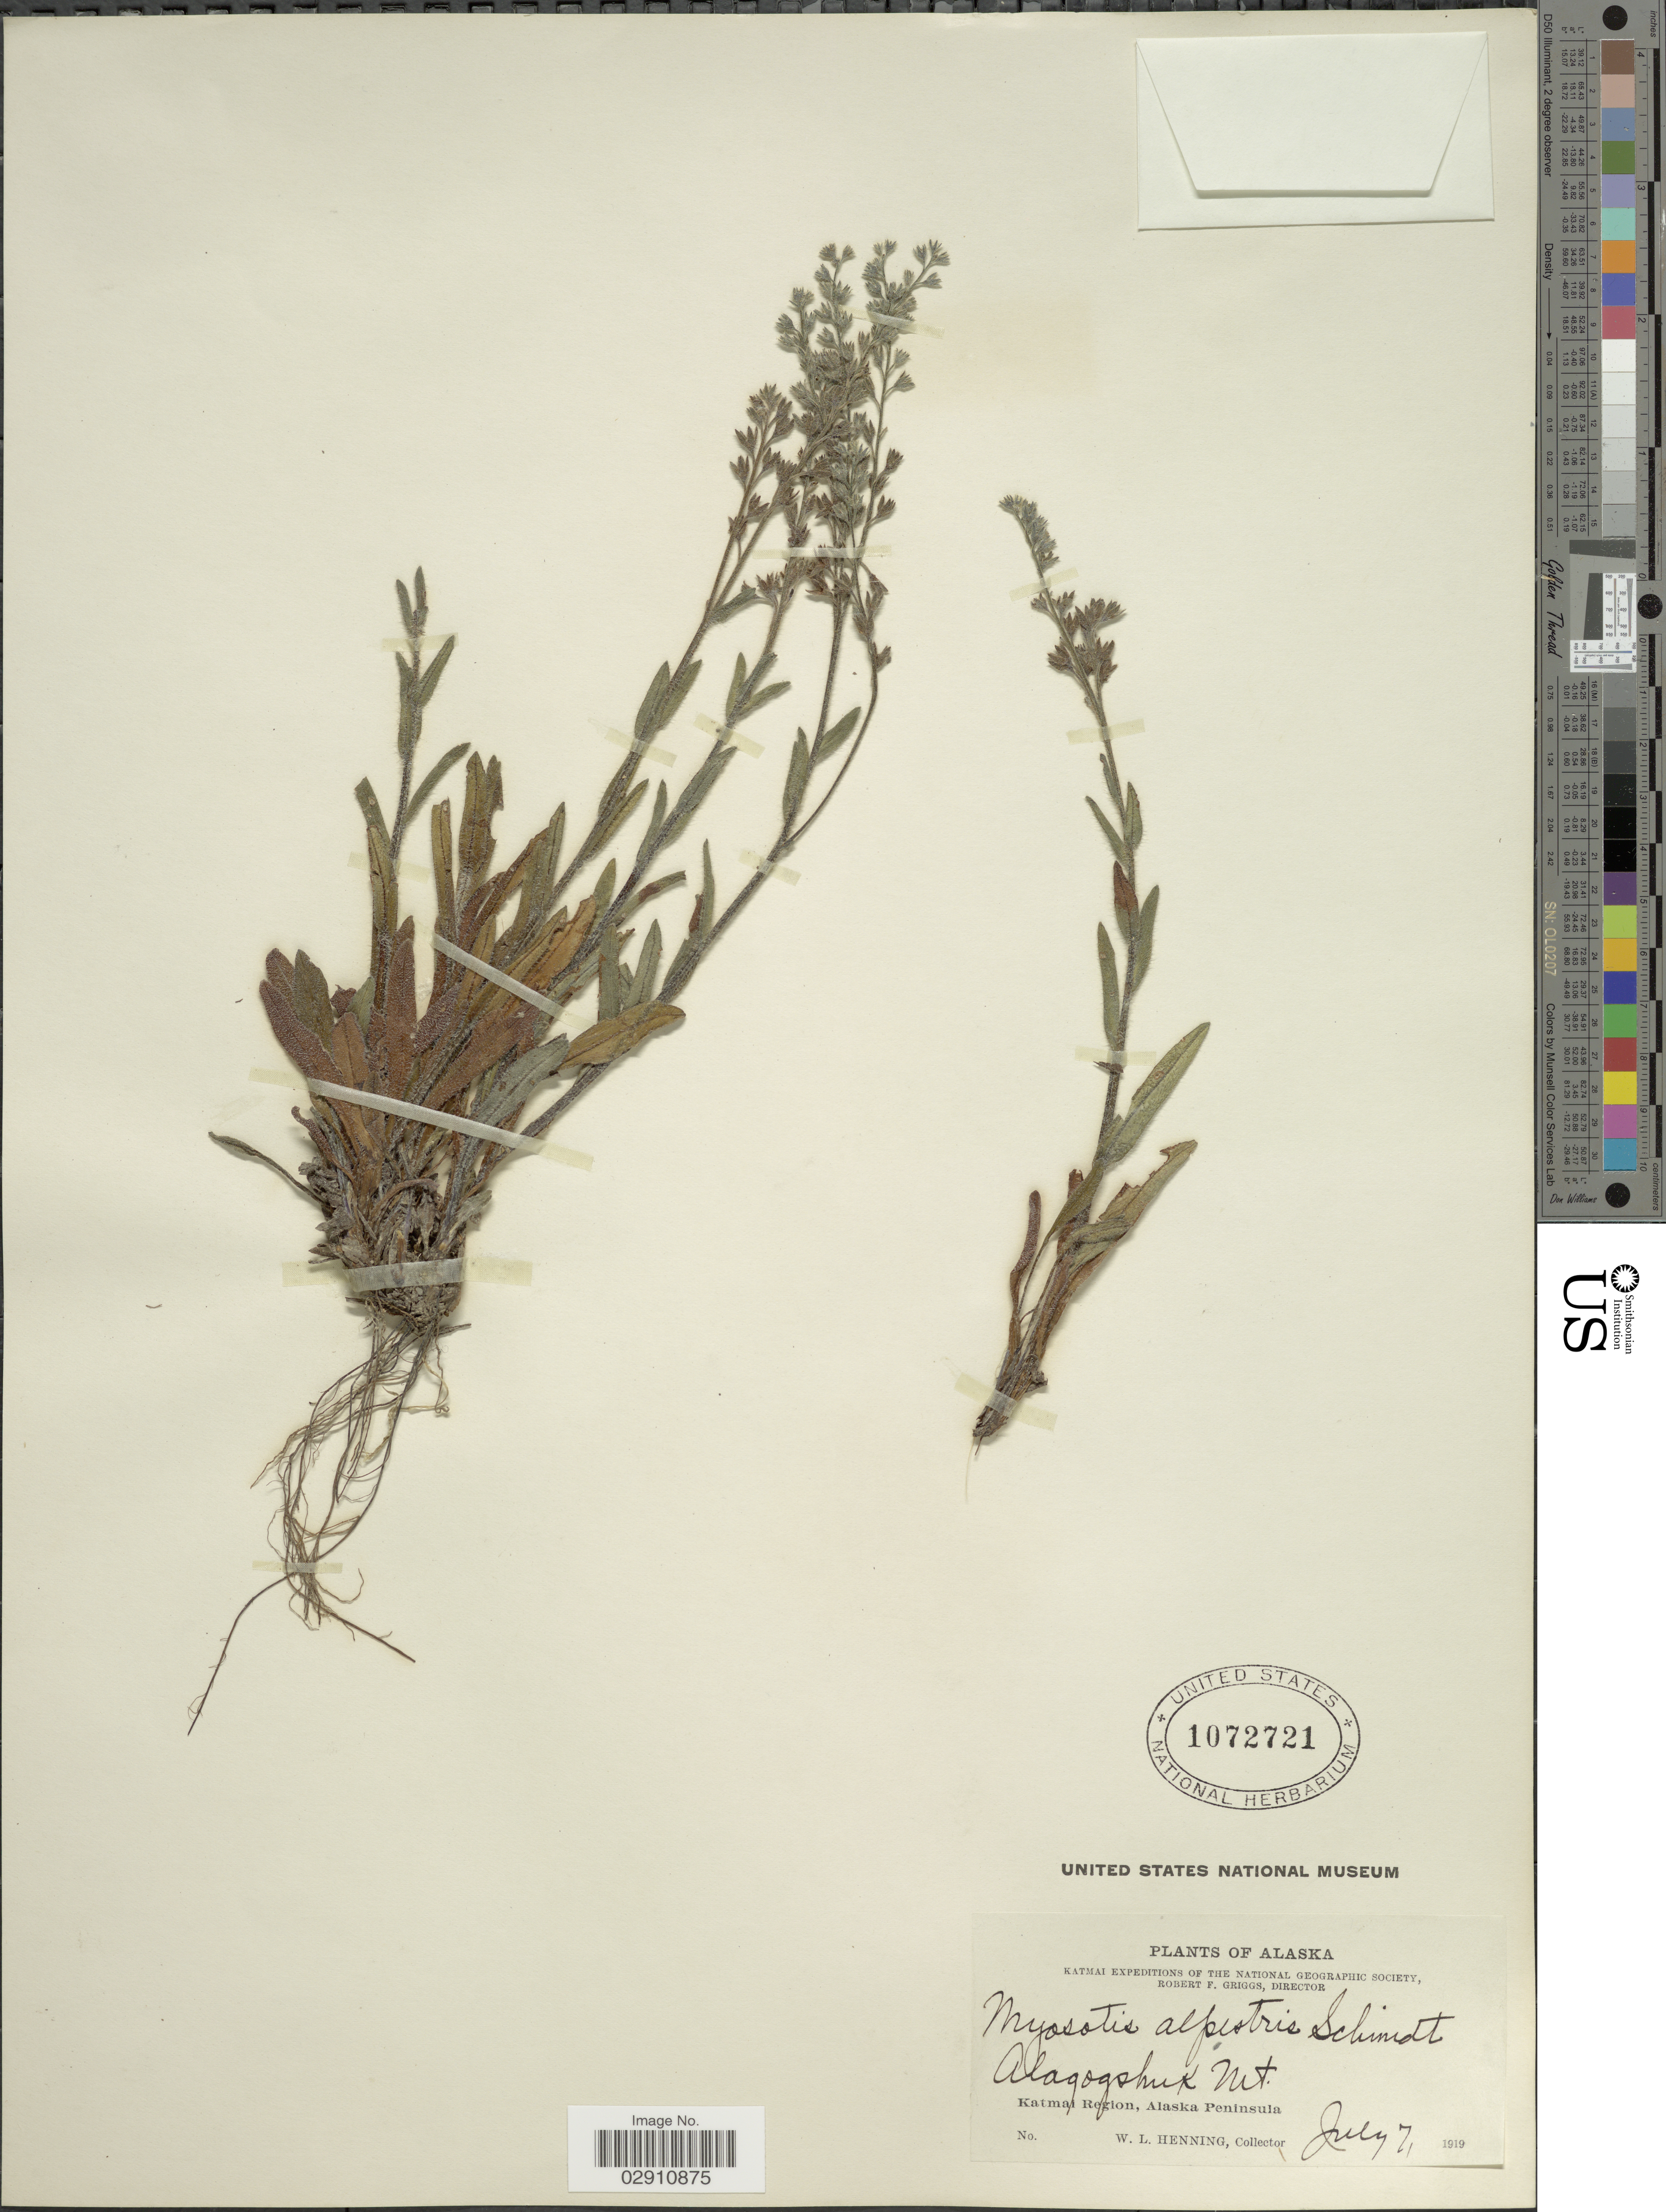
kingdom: Plantae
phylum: Tracheophyta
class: Magnoliopsida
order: Boraginales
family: Boraginaceae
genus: Myosotis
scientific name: Myosotis alpestris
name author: F.W. Schmidt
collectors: W. Henning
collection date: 1919-07-07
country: United States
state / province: Alaska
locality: Alagogshuk Mt. Katmai Region, Alaska Peninsula.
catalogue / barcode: US 1072721